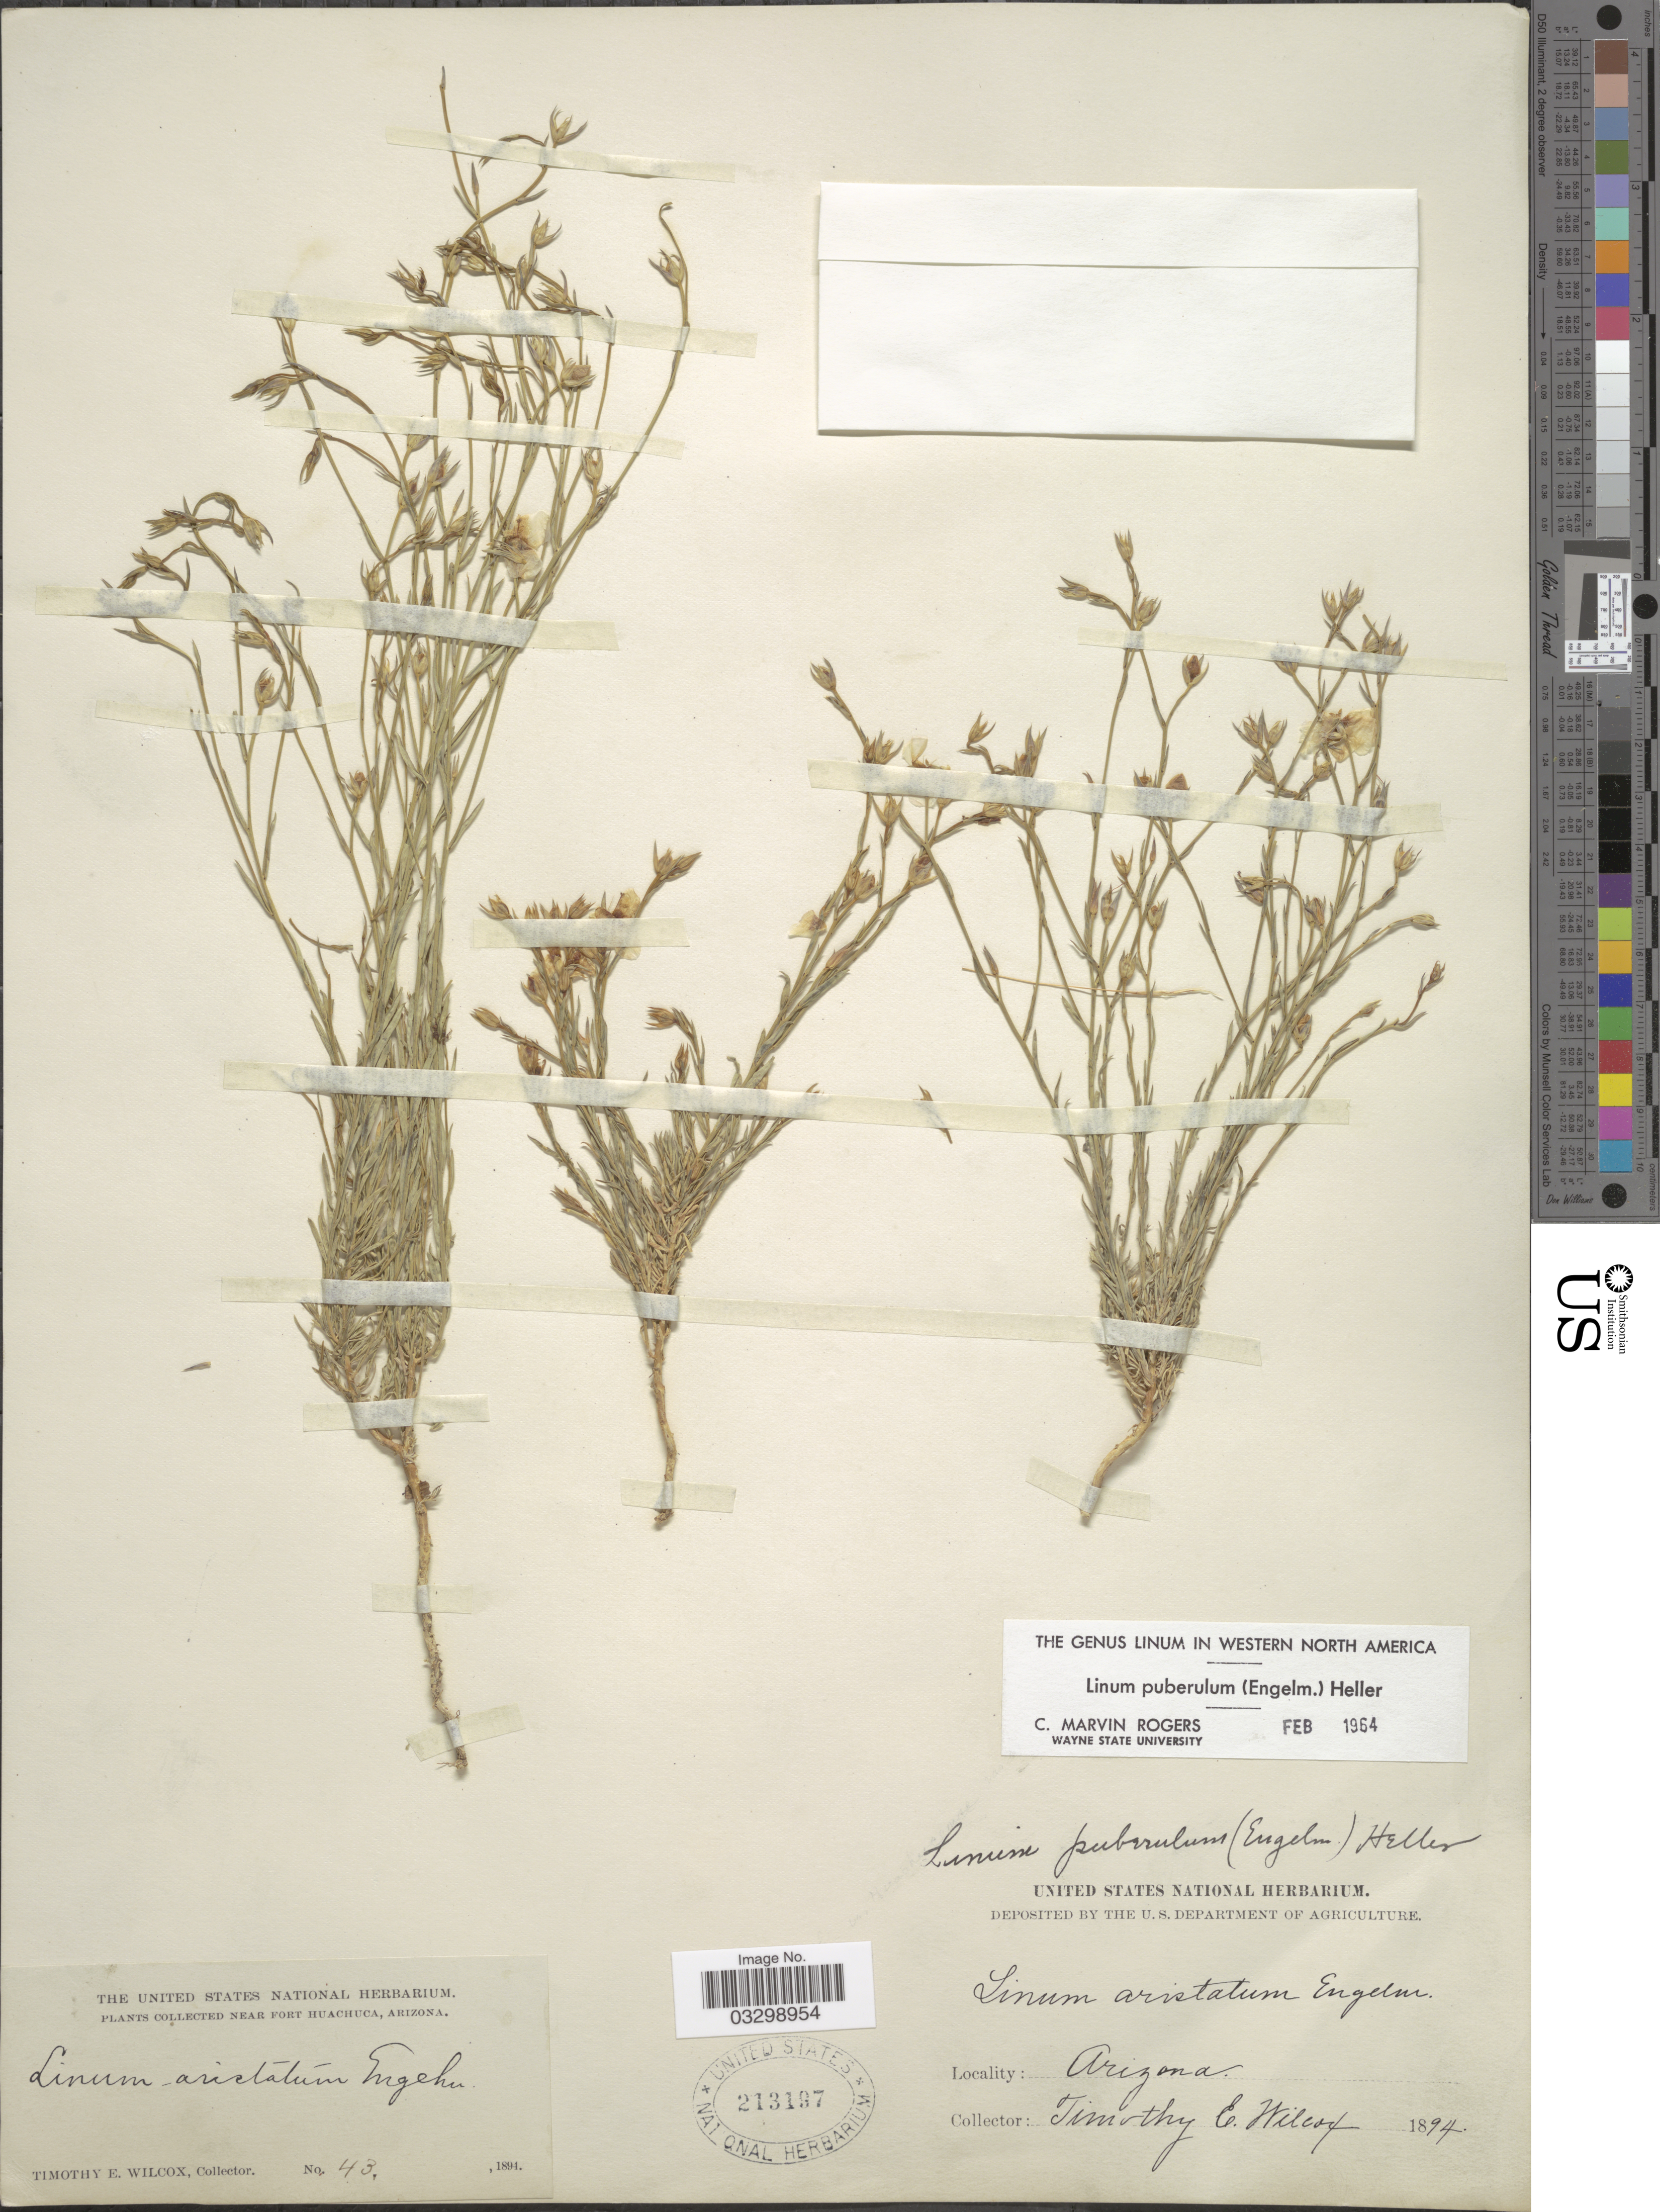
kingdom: Plantae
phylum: Tracheophyta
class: Magnoliopsida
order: Malpighiales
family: Linaceae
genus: Linum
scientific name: Linum puberulum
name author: (Engelm.) A. Heller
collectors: T. E. Wilcox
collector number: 43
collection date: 1894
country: United States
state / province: Arizona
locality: Near Fort Huachuca.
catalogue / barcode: US 213197